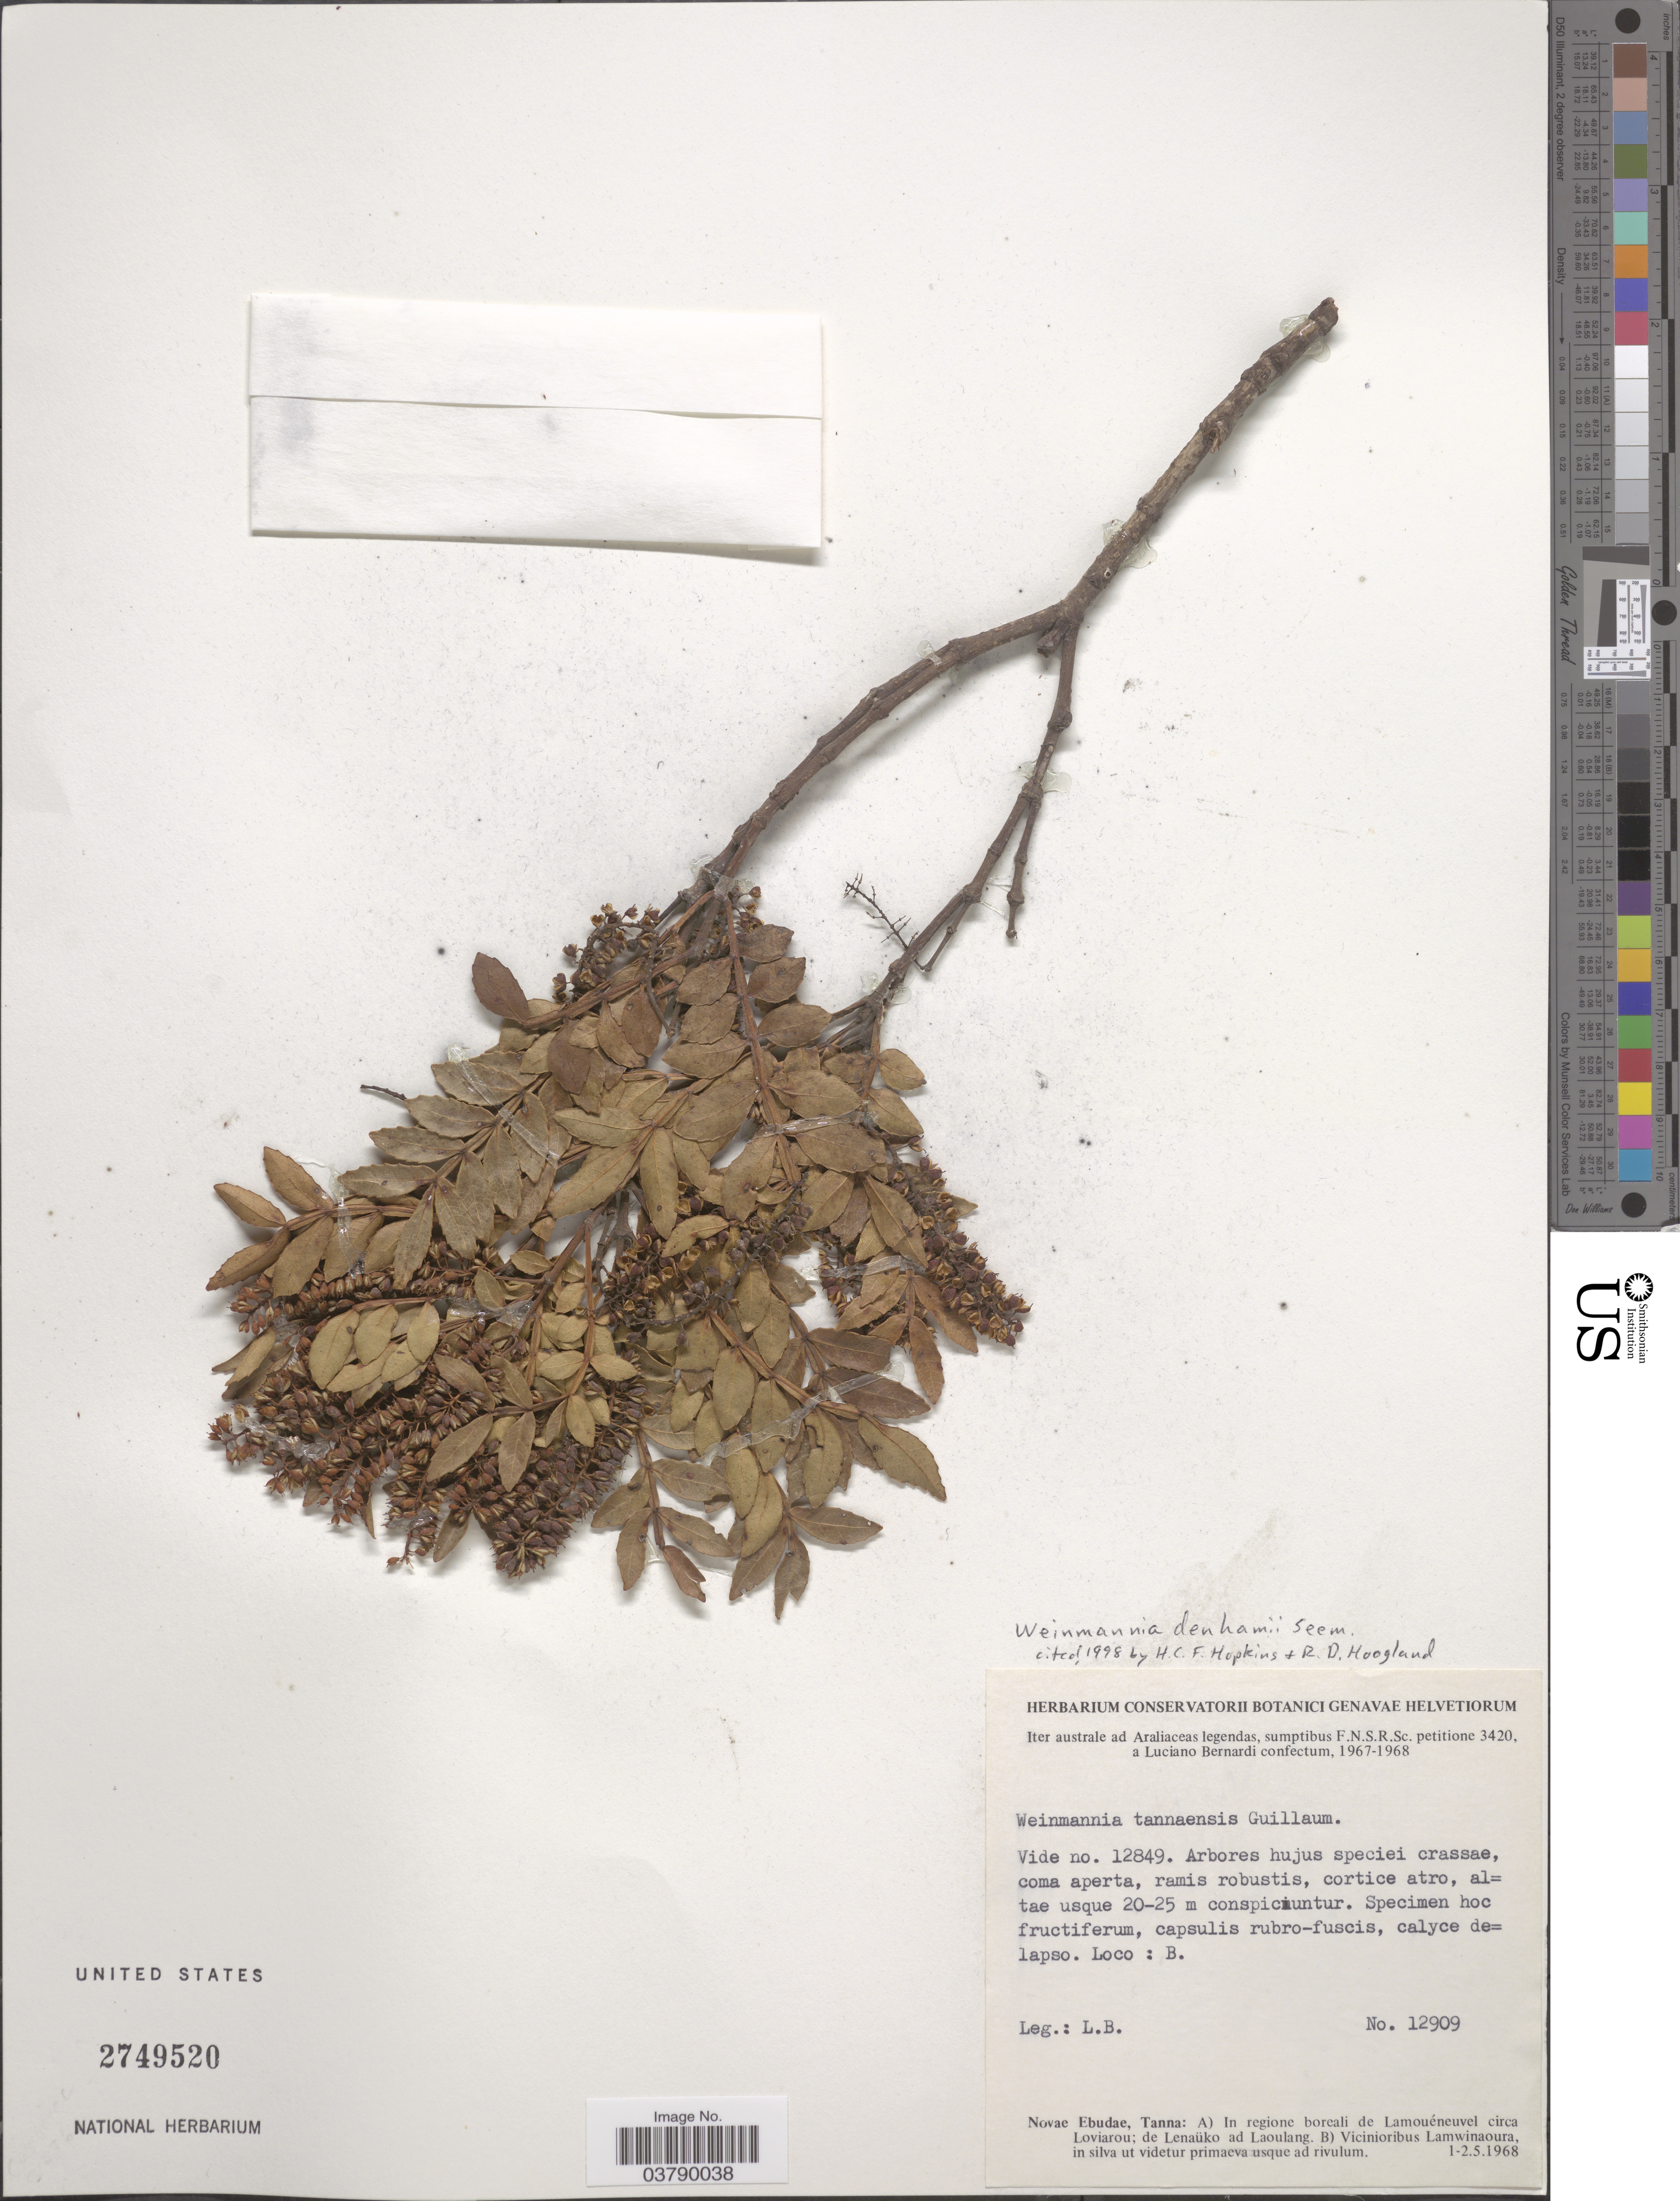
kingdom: Plantae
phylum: Tracheophyta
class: Magnoliopsida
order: Oxalidales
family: Cunoniaceae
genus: Pterophylla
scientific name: Pterophylla denhamii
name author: (Seem.) Pillon & H.C. Hopkins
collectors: L. Bernardi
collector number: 12909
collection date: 1968-05-01/1968-05-02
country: Vanuatu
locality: Novae Ebudae, Tanna. Vicinioribus Lamwinaoura, in silva ut videtur primaeva usque ad rivulum.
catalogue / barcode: US 2749520